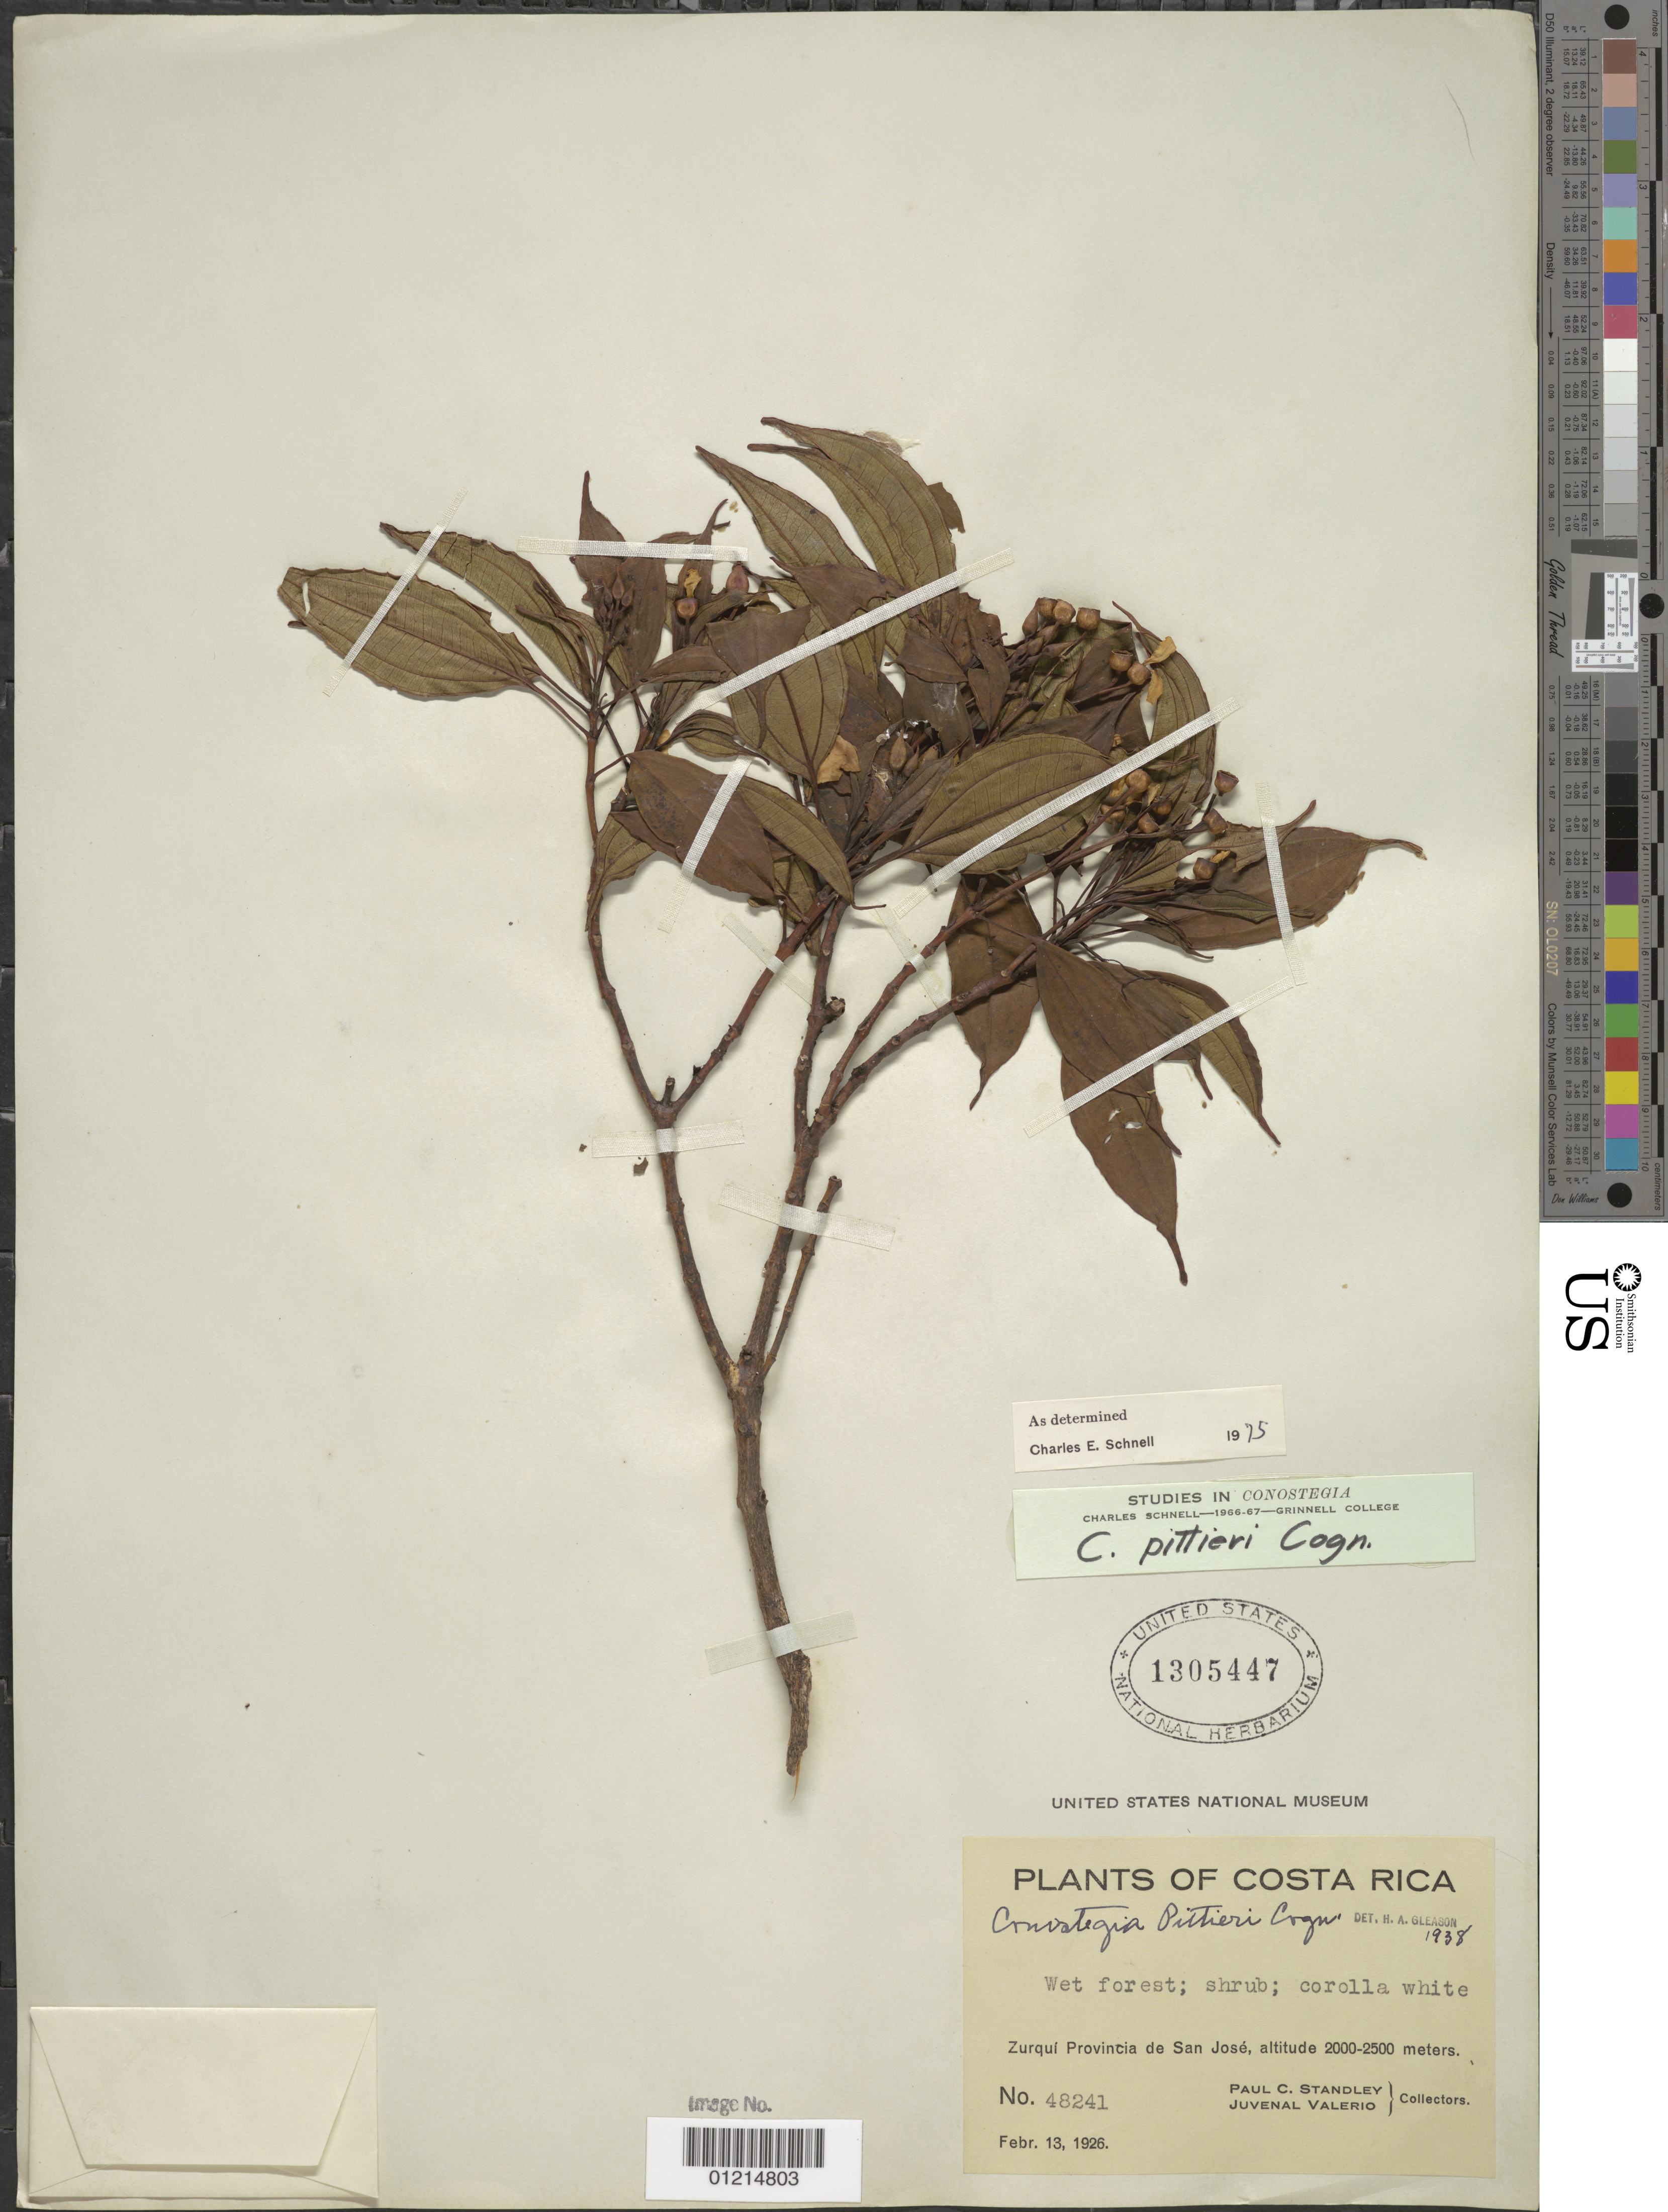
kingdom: Plantae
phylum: Tracheophyta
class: Magnoliopsida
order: Myrtales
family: Melastomataceae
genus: Conostegia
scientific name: Conostegia pittieri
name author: Cogn.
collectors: P. C. Standley & J. Valerio R.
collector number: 48241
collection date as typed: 13 Feb 1926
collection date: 1926-02-13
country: Costa Rica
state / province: San José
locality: Zurqui.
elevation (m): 2000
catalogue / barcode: US 1305447